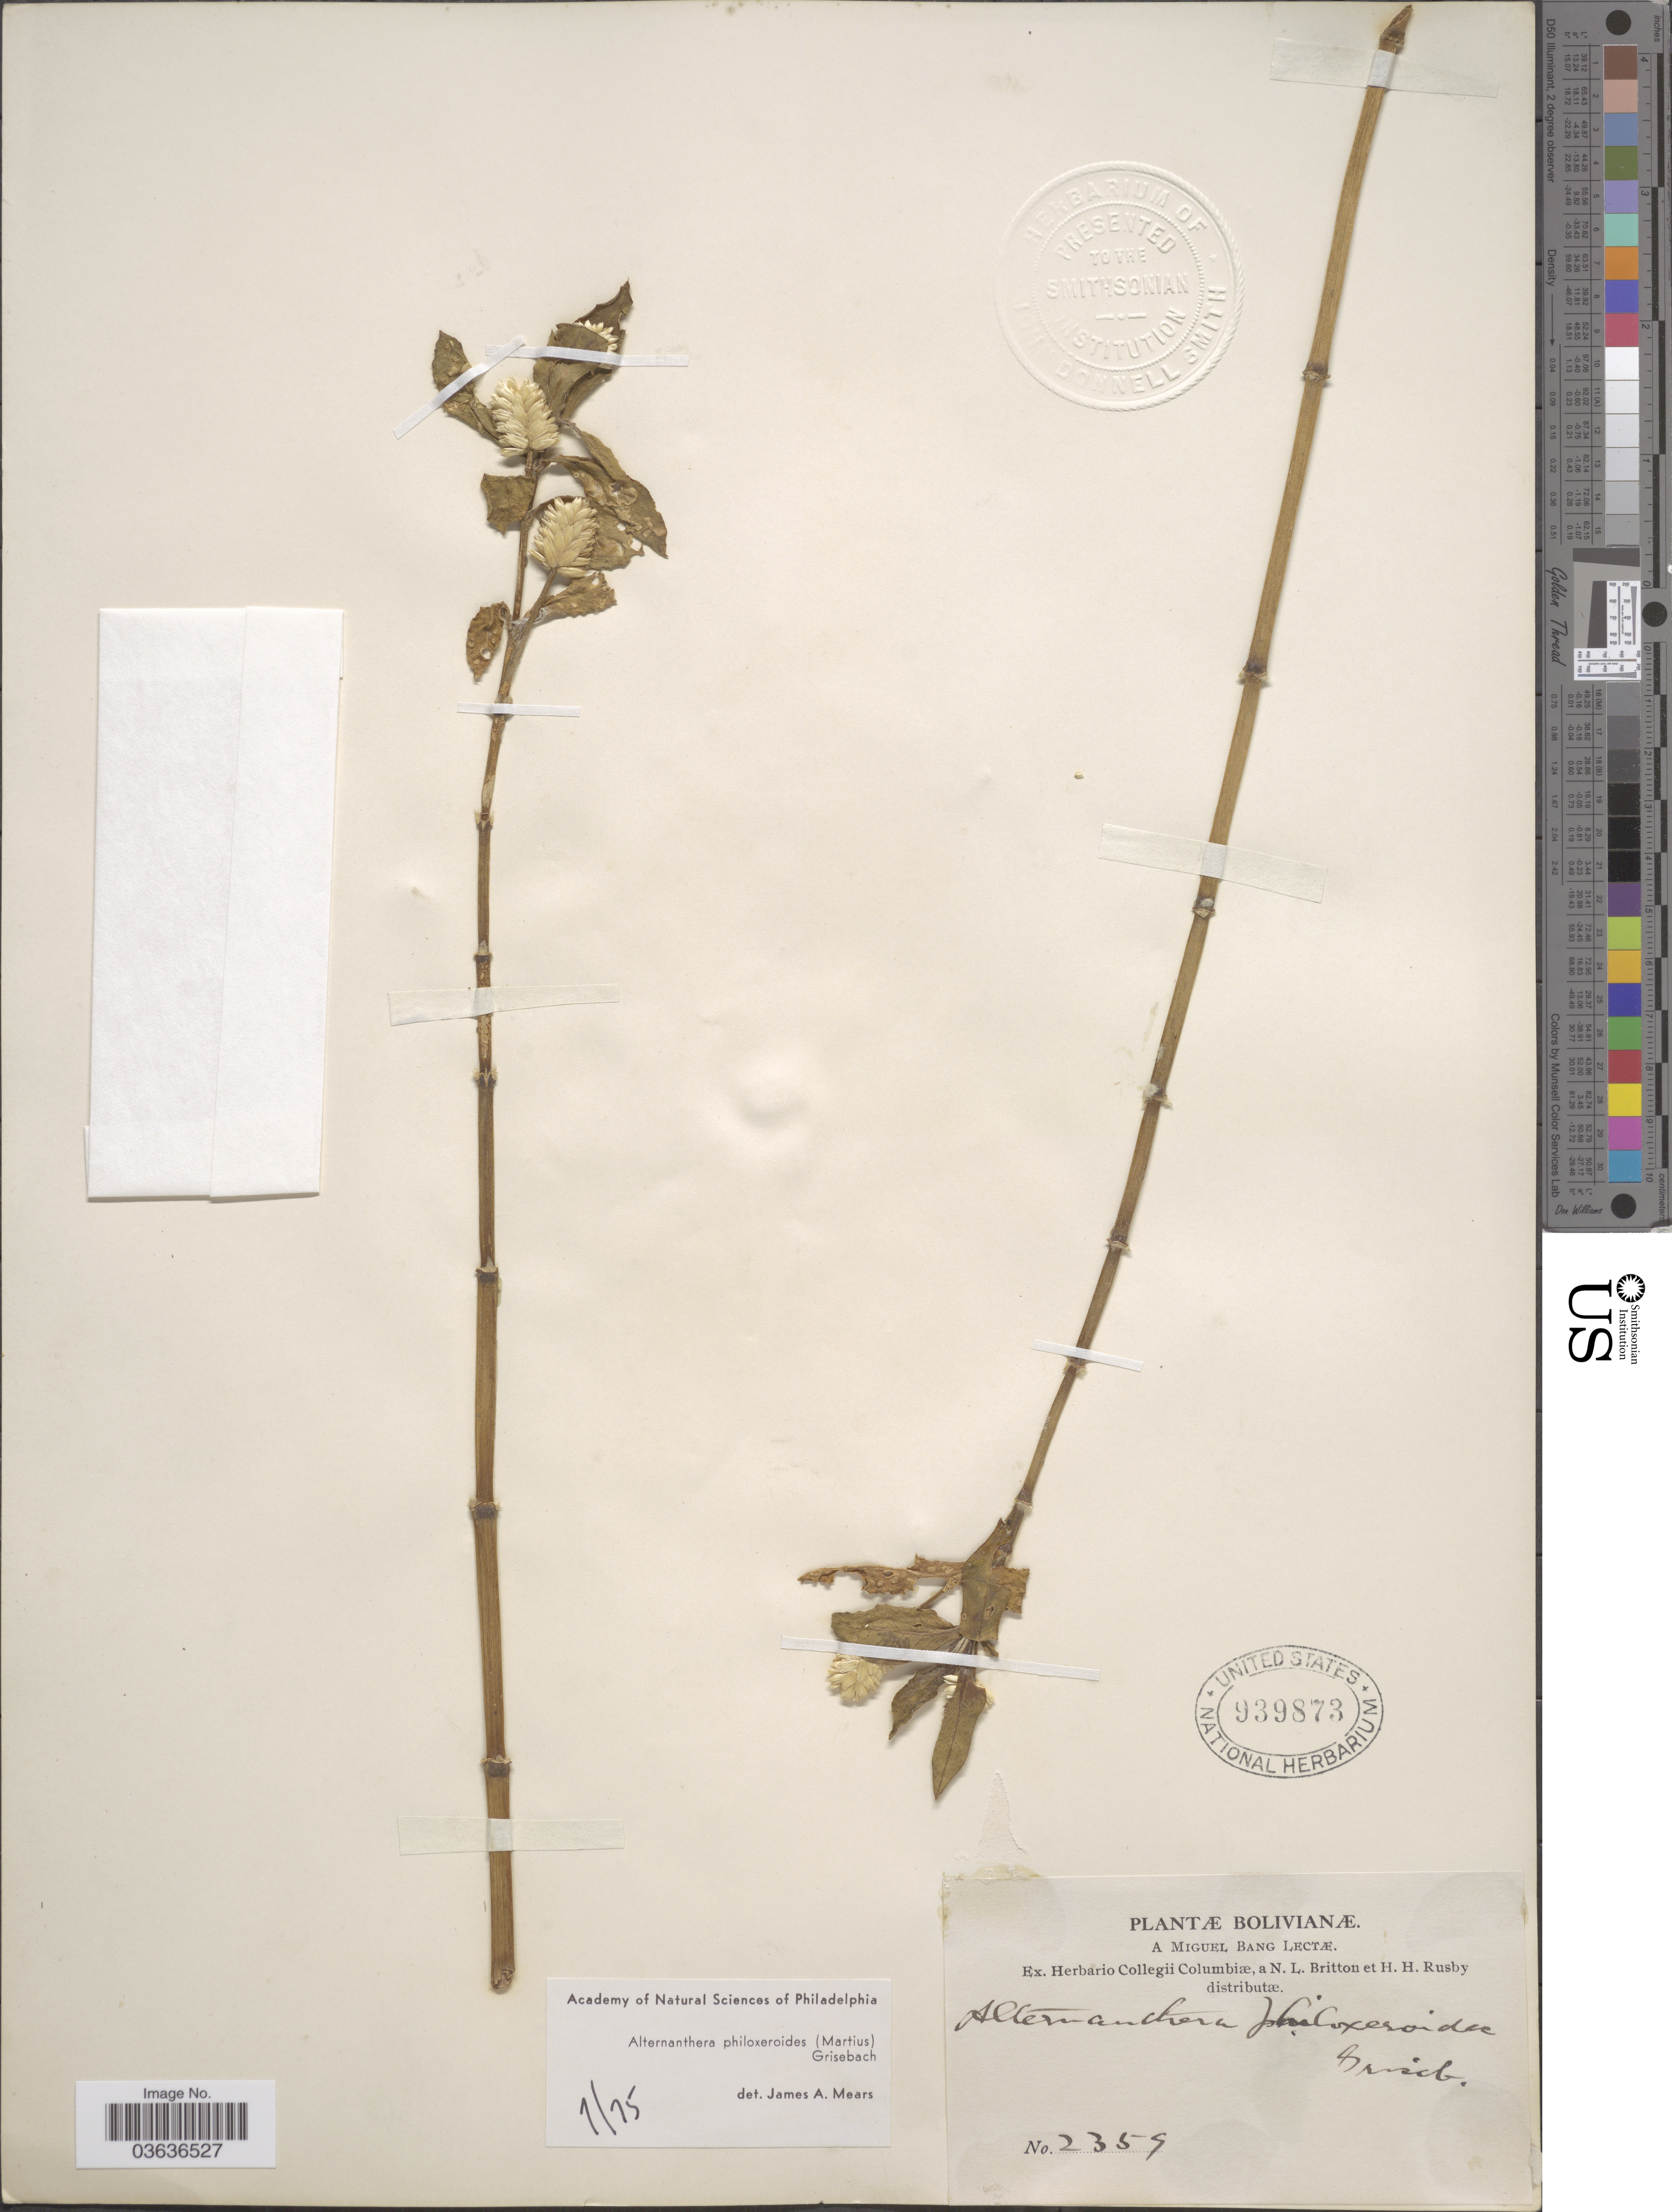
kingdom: Plantae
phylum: Tracheophyta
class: Magnoliopsida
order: Caryophyllales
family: Amaranthaceae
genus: Alternanthera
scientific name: Alternanthera philoxeroides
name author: (Mart.) Griseb.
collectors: M. Bang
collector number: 2359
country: Bolivia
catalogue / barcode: US 939873